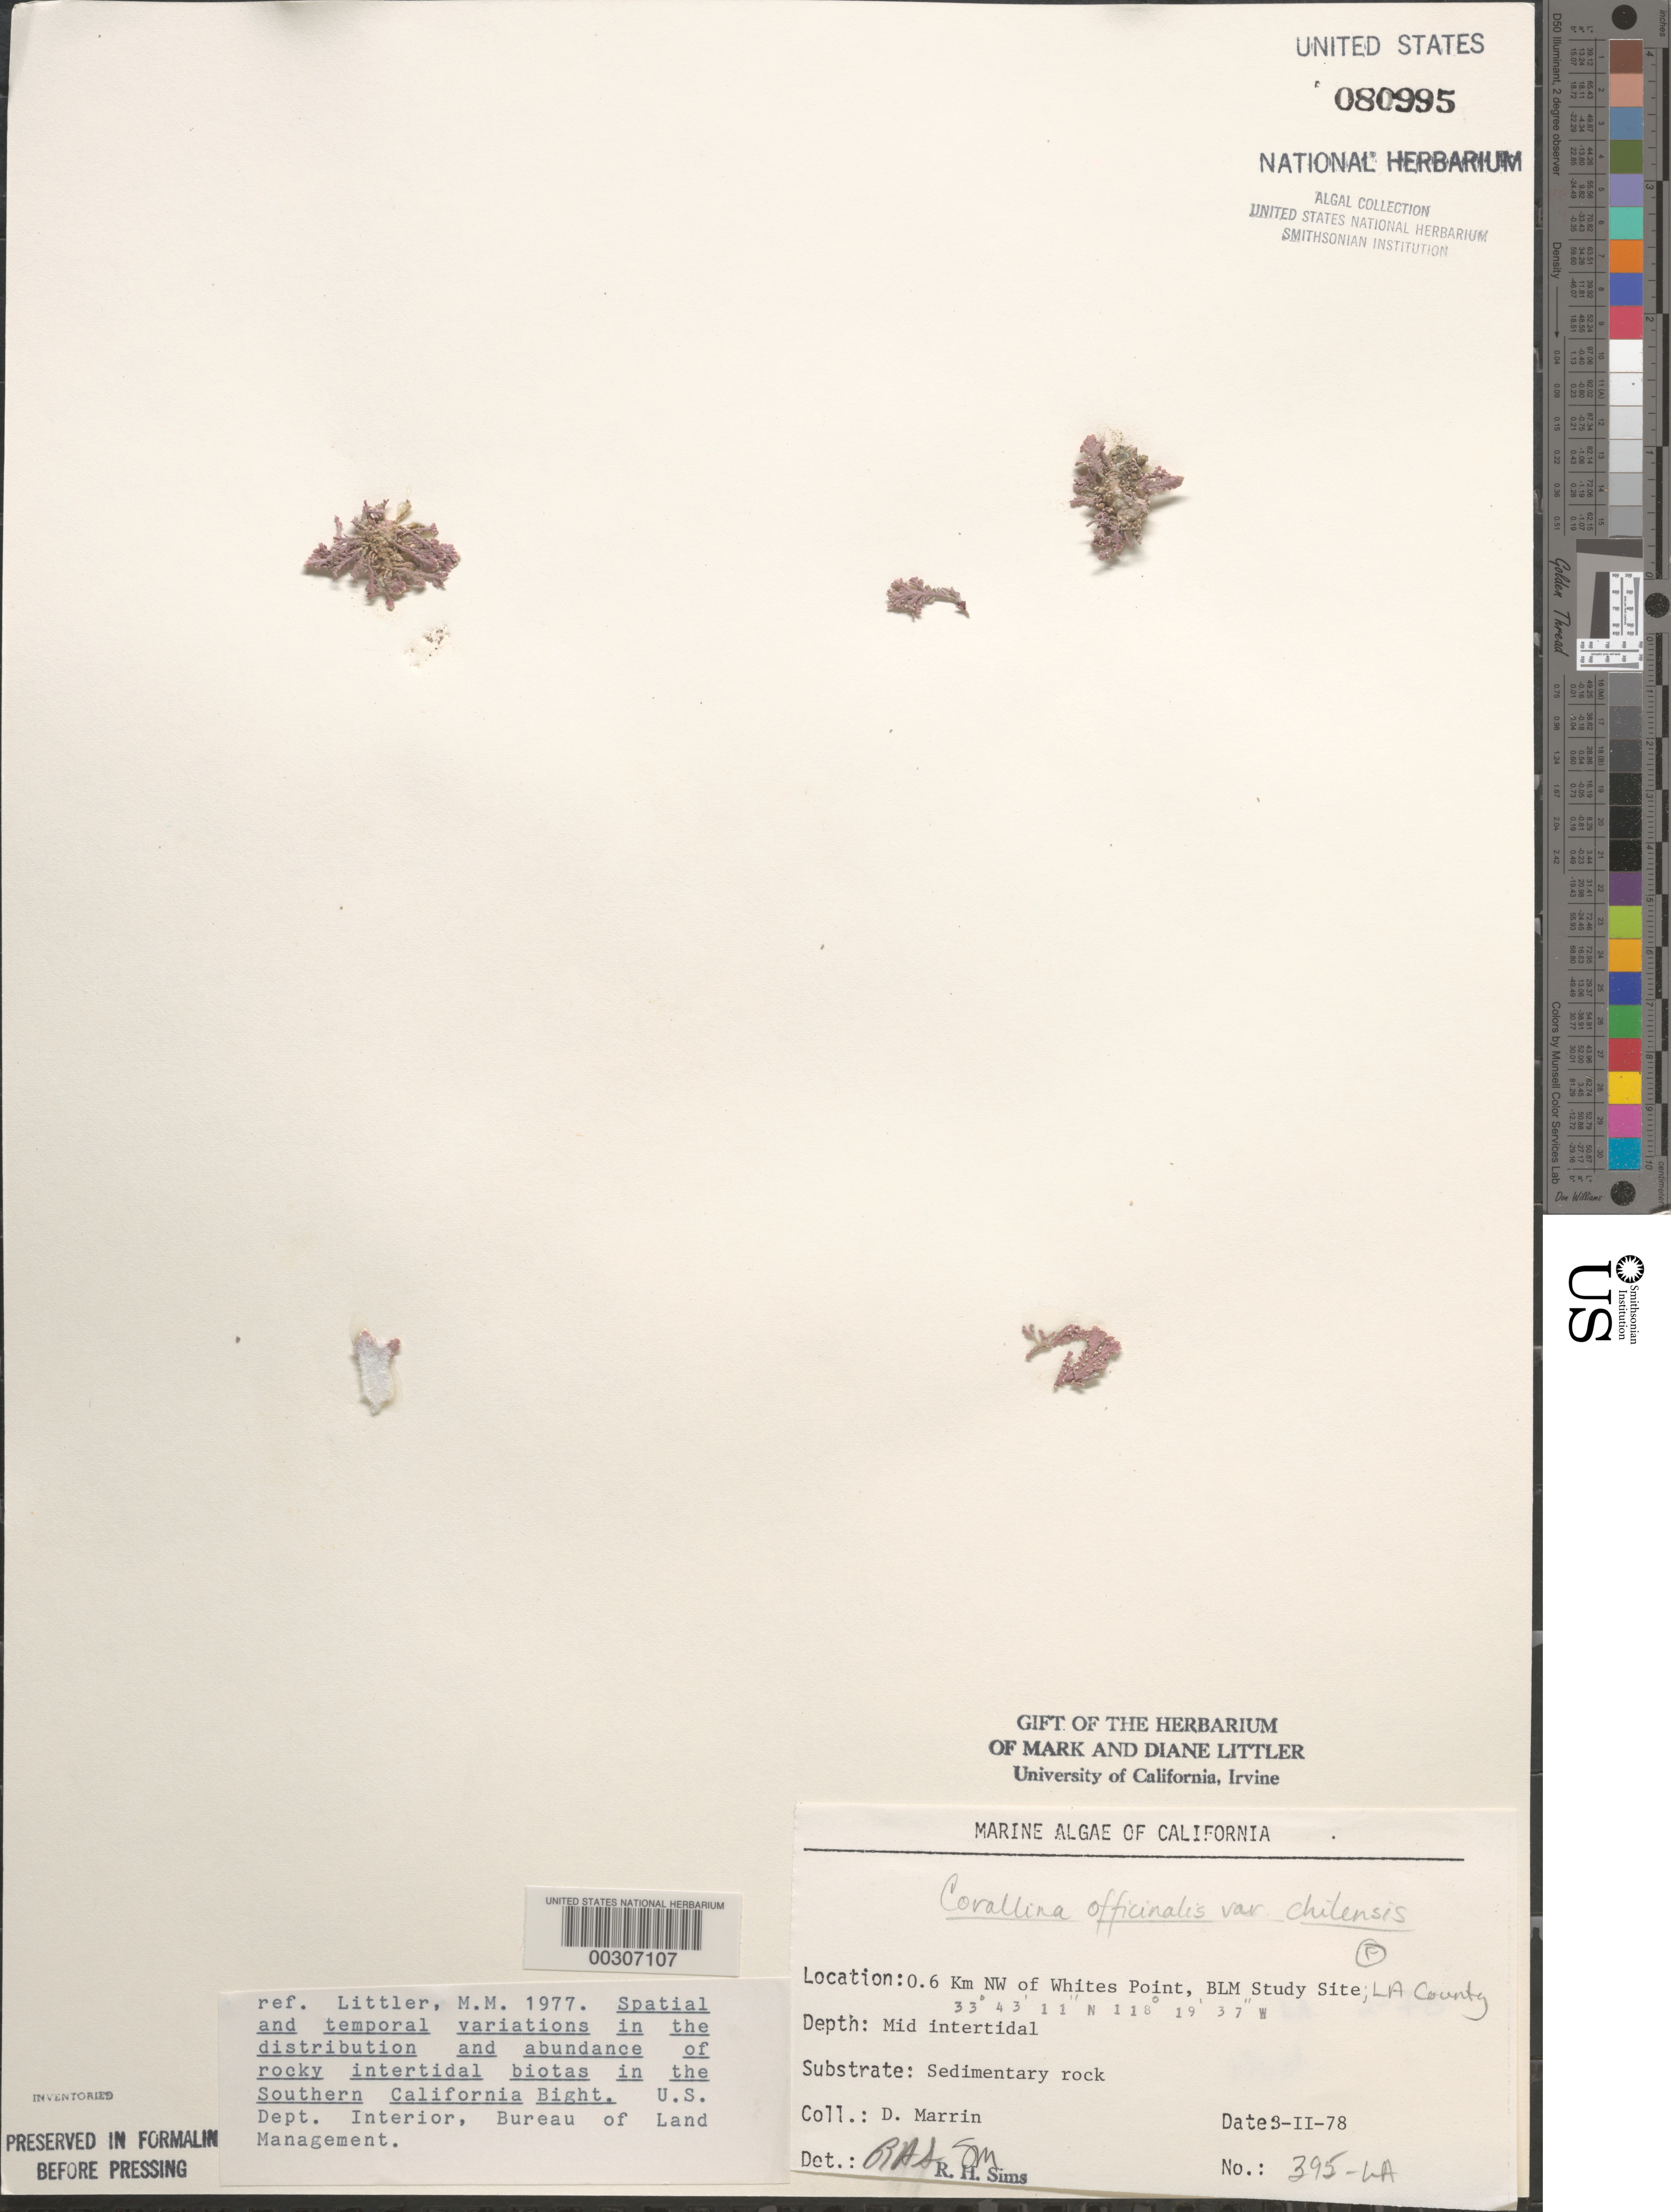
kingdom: Plantae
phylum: Rhodophyta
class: Florideophyceae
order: Corallinales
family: Corallinaceae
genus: Corallina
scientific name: Corallina officinalis var. chilensis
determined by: Sims, Robert H.; Murray, S. N.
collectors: D. Marrin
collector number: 395-la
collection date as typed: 03 Feb 1978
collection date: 1978-02-03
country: United States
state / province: California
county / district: Los Angeles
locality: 0.6 km northwest of Whites Point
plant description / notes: BLM-SOCALBIGHT Rocky Intertidal Survey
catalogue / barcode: US 80995